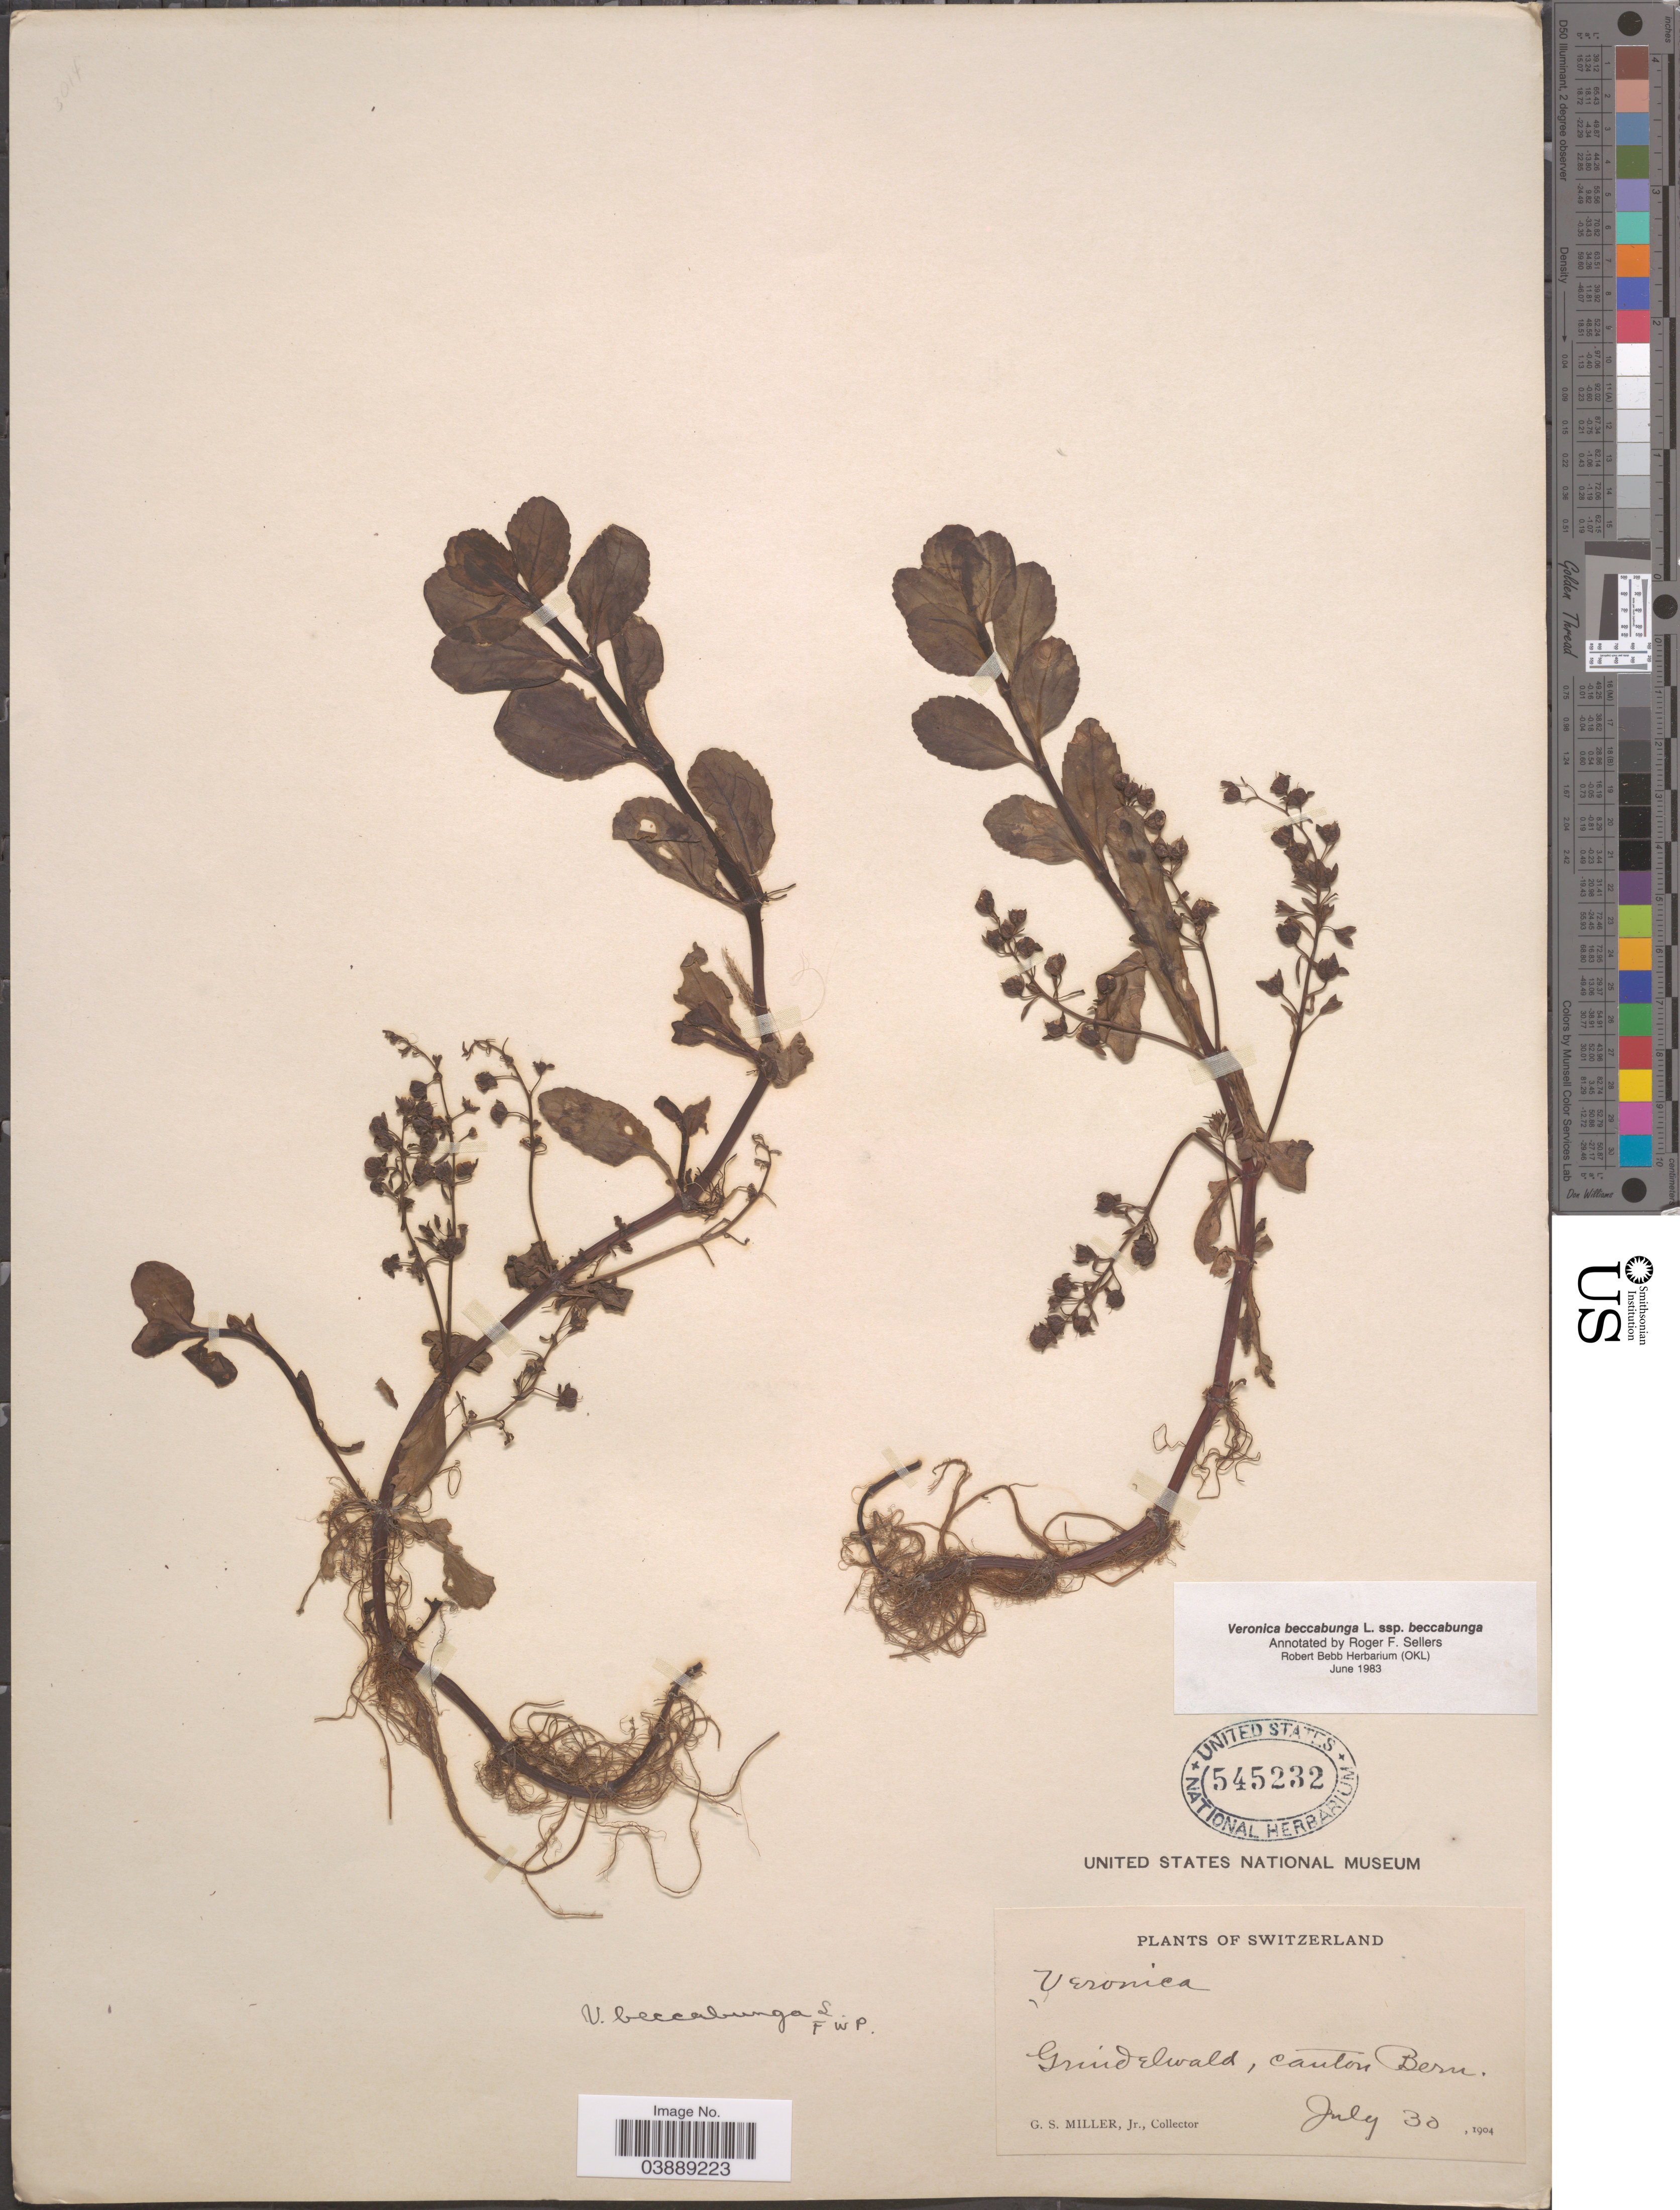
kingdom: Plantae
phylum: Tracheophyta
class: Magnoliopsida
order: Lamiales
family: Plantaginaceae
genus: Veronica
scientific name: Veronica beccabunga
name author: L.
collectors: G. S. Miller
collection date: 1904-07-30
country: Switzerland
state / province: Bern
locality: Grindelwald, canton Bern.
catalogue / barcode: US 545232